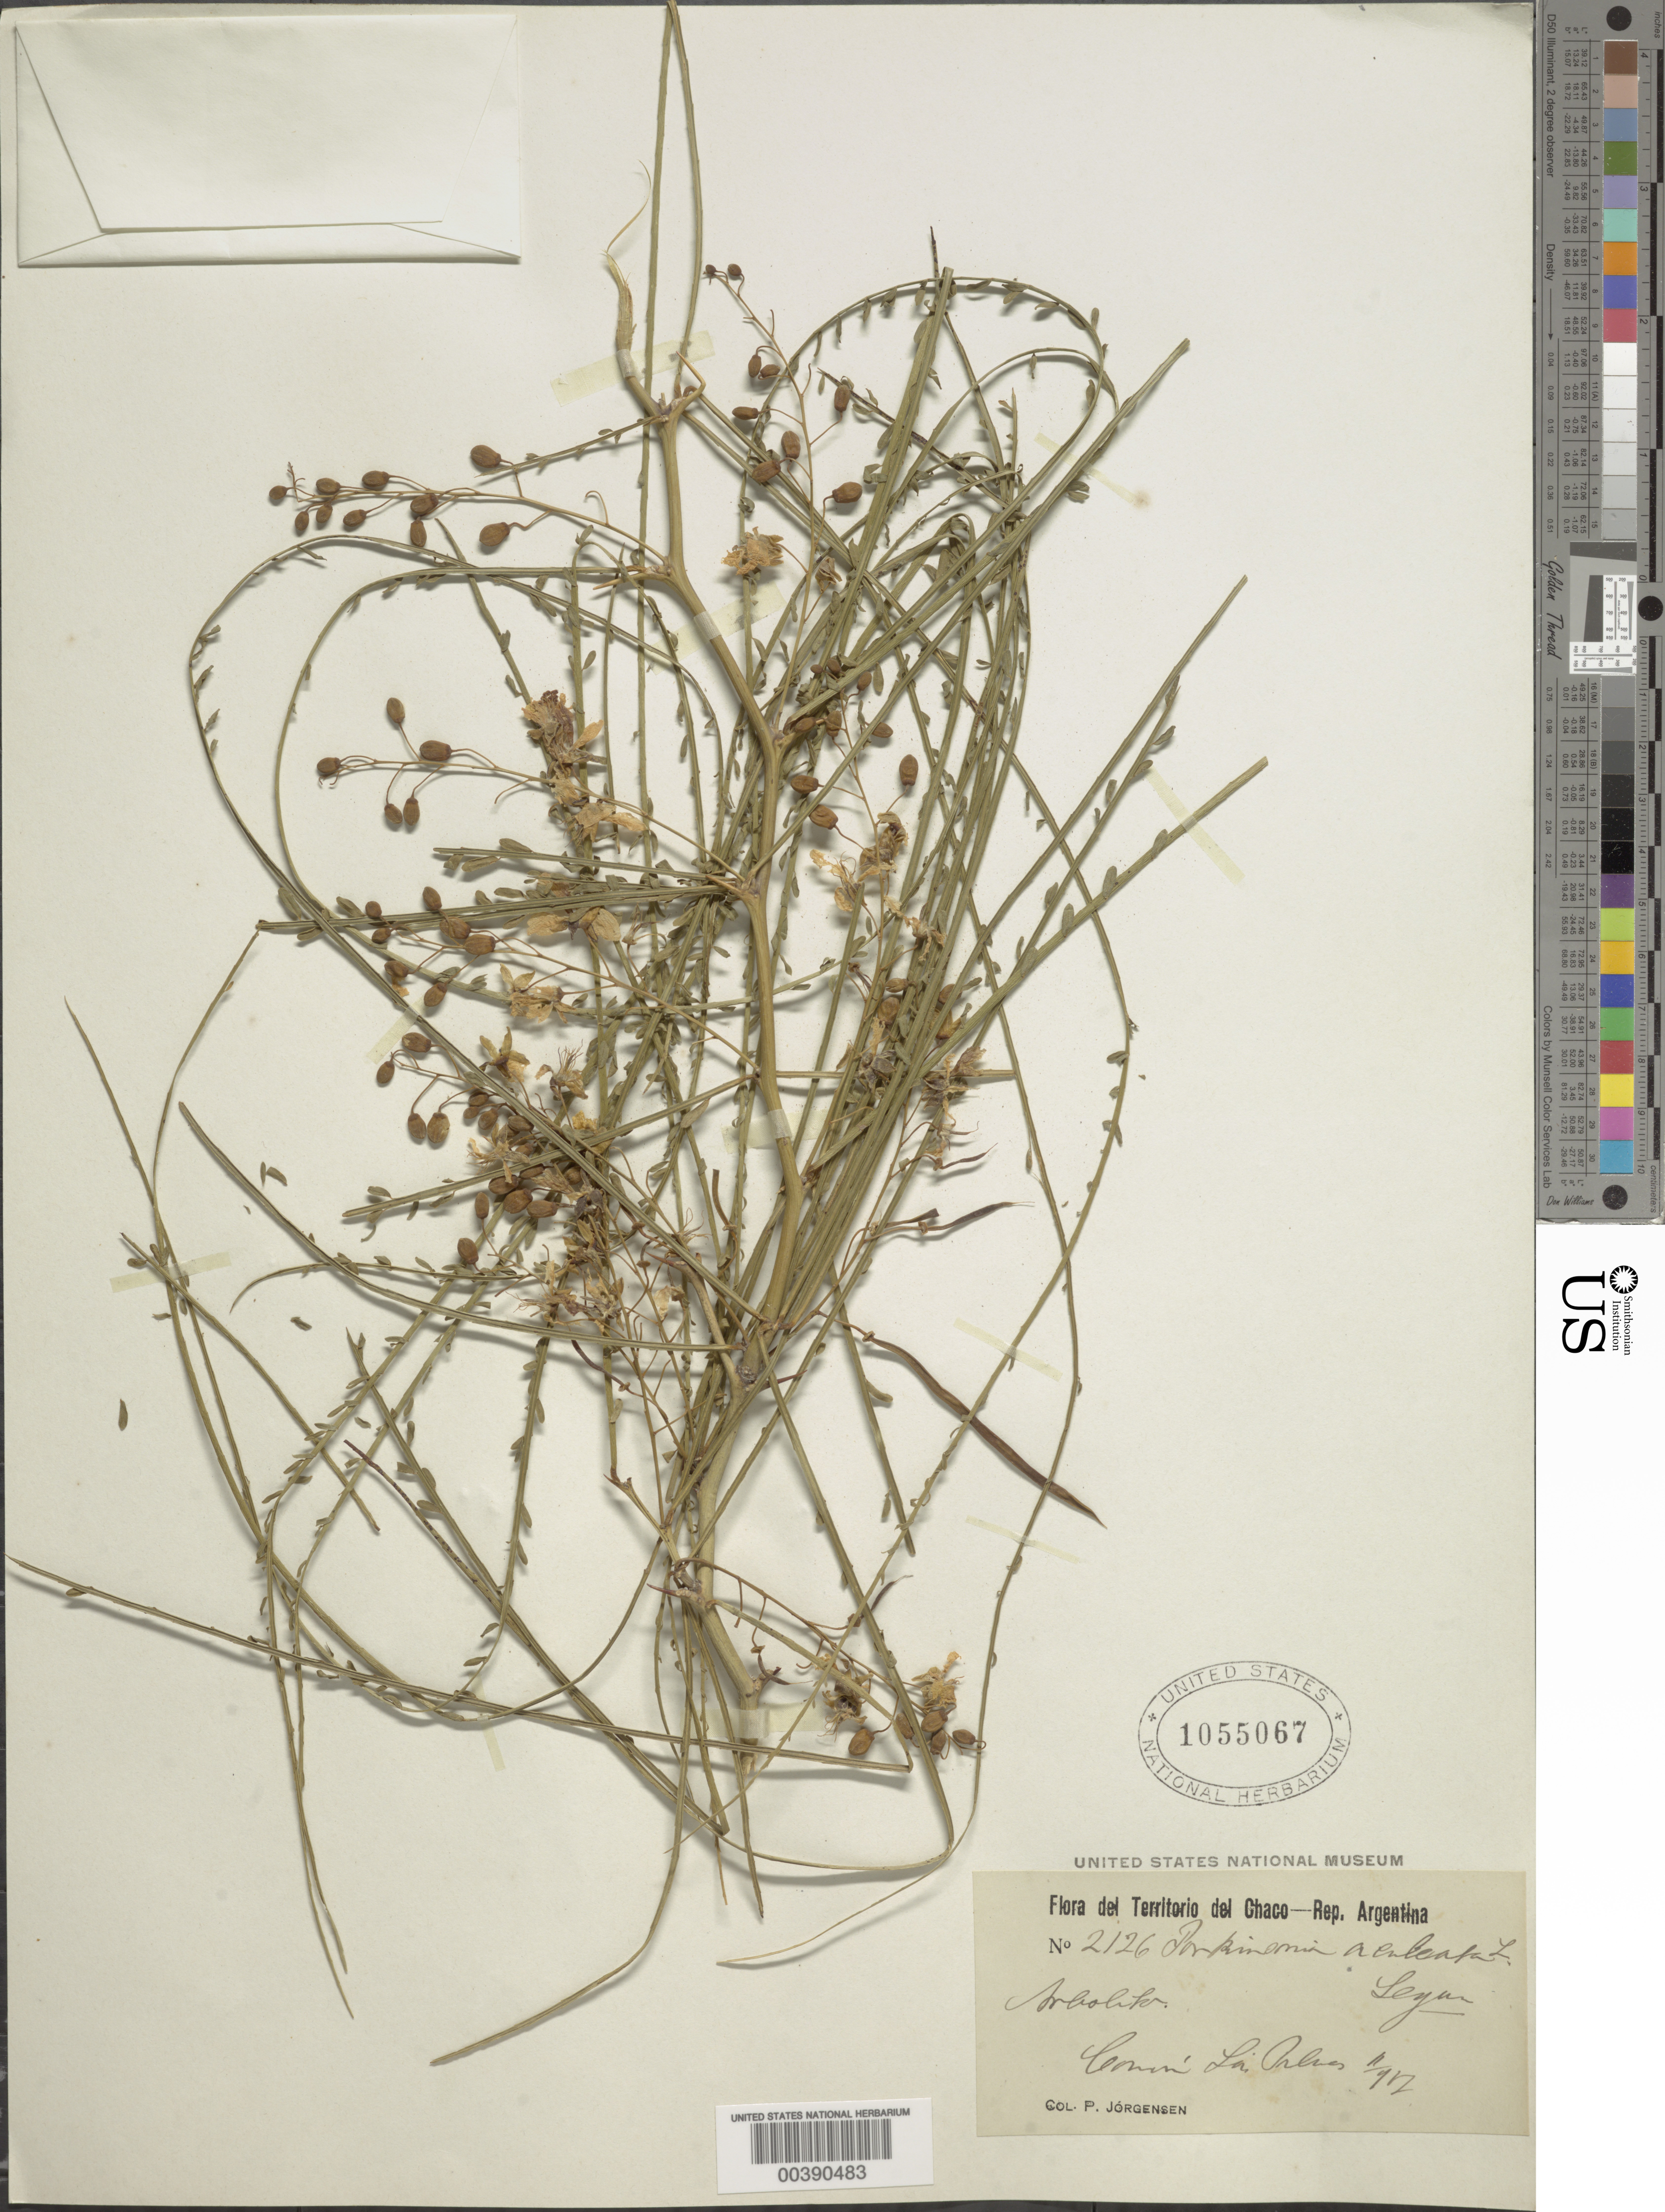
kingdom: Plantae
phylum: Tracheophyta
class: Magnoliopsida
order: Fabales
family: Fabaceae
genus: Parkinsonia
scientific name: Parkinsonia aculeata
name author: L.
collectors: P. Jorgensen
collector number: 2126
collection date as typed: Nov 1917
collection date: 1917-11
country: Argentina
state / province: Chaco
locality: Cowin la Prlwer (Comun las Palmas?)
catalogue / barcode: US 1055067